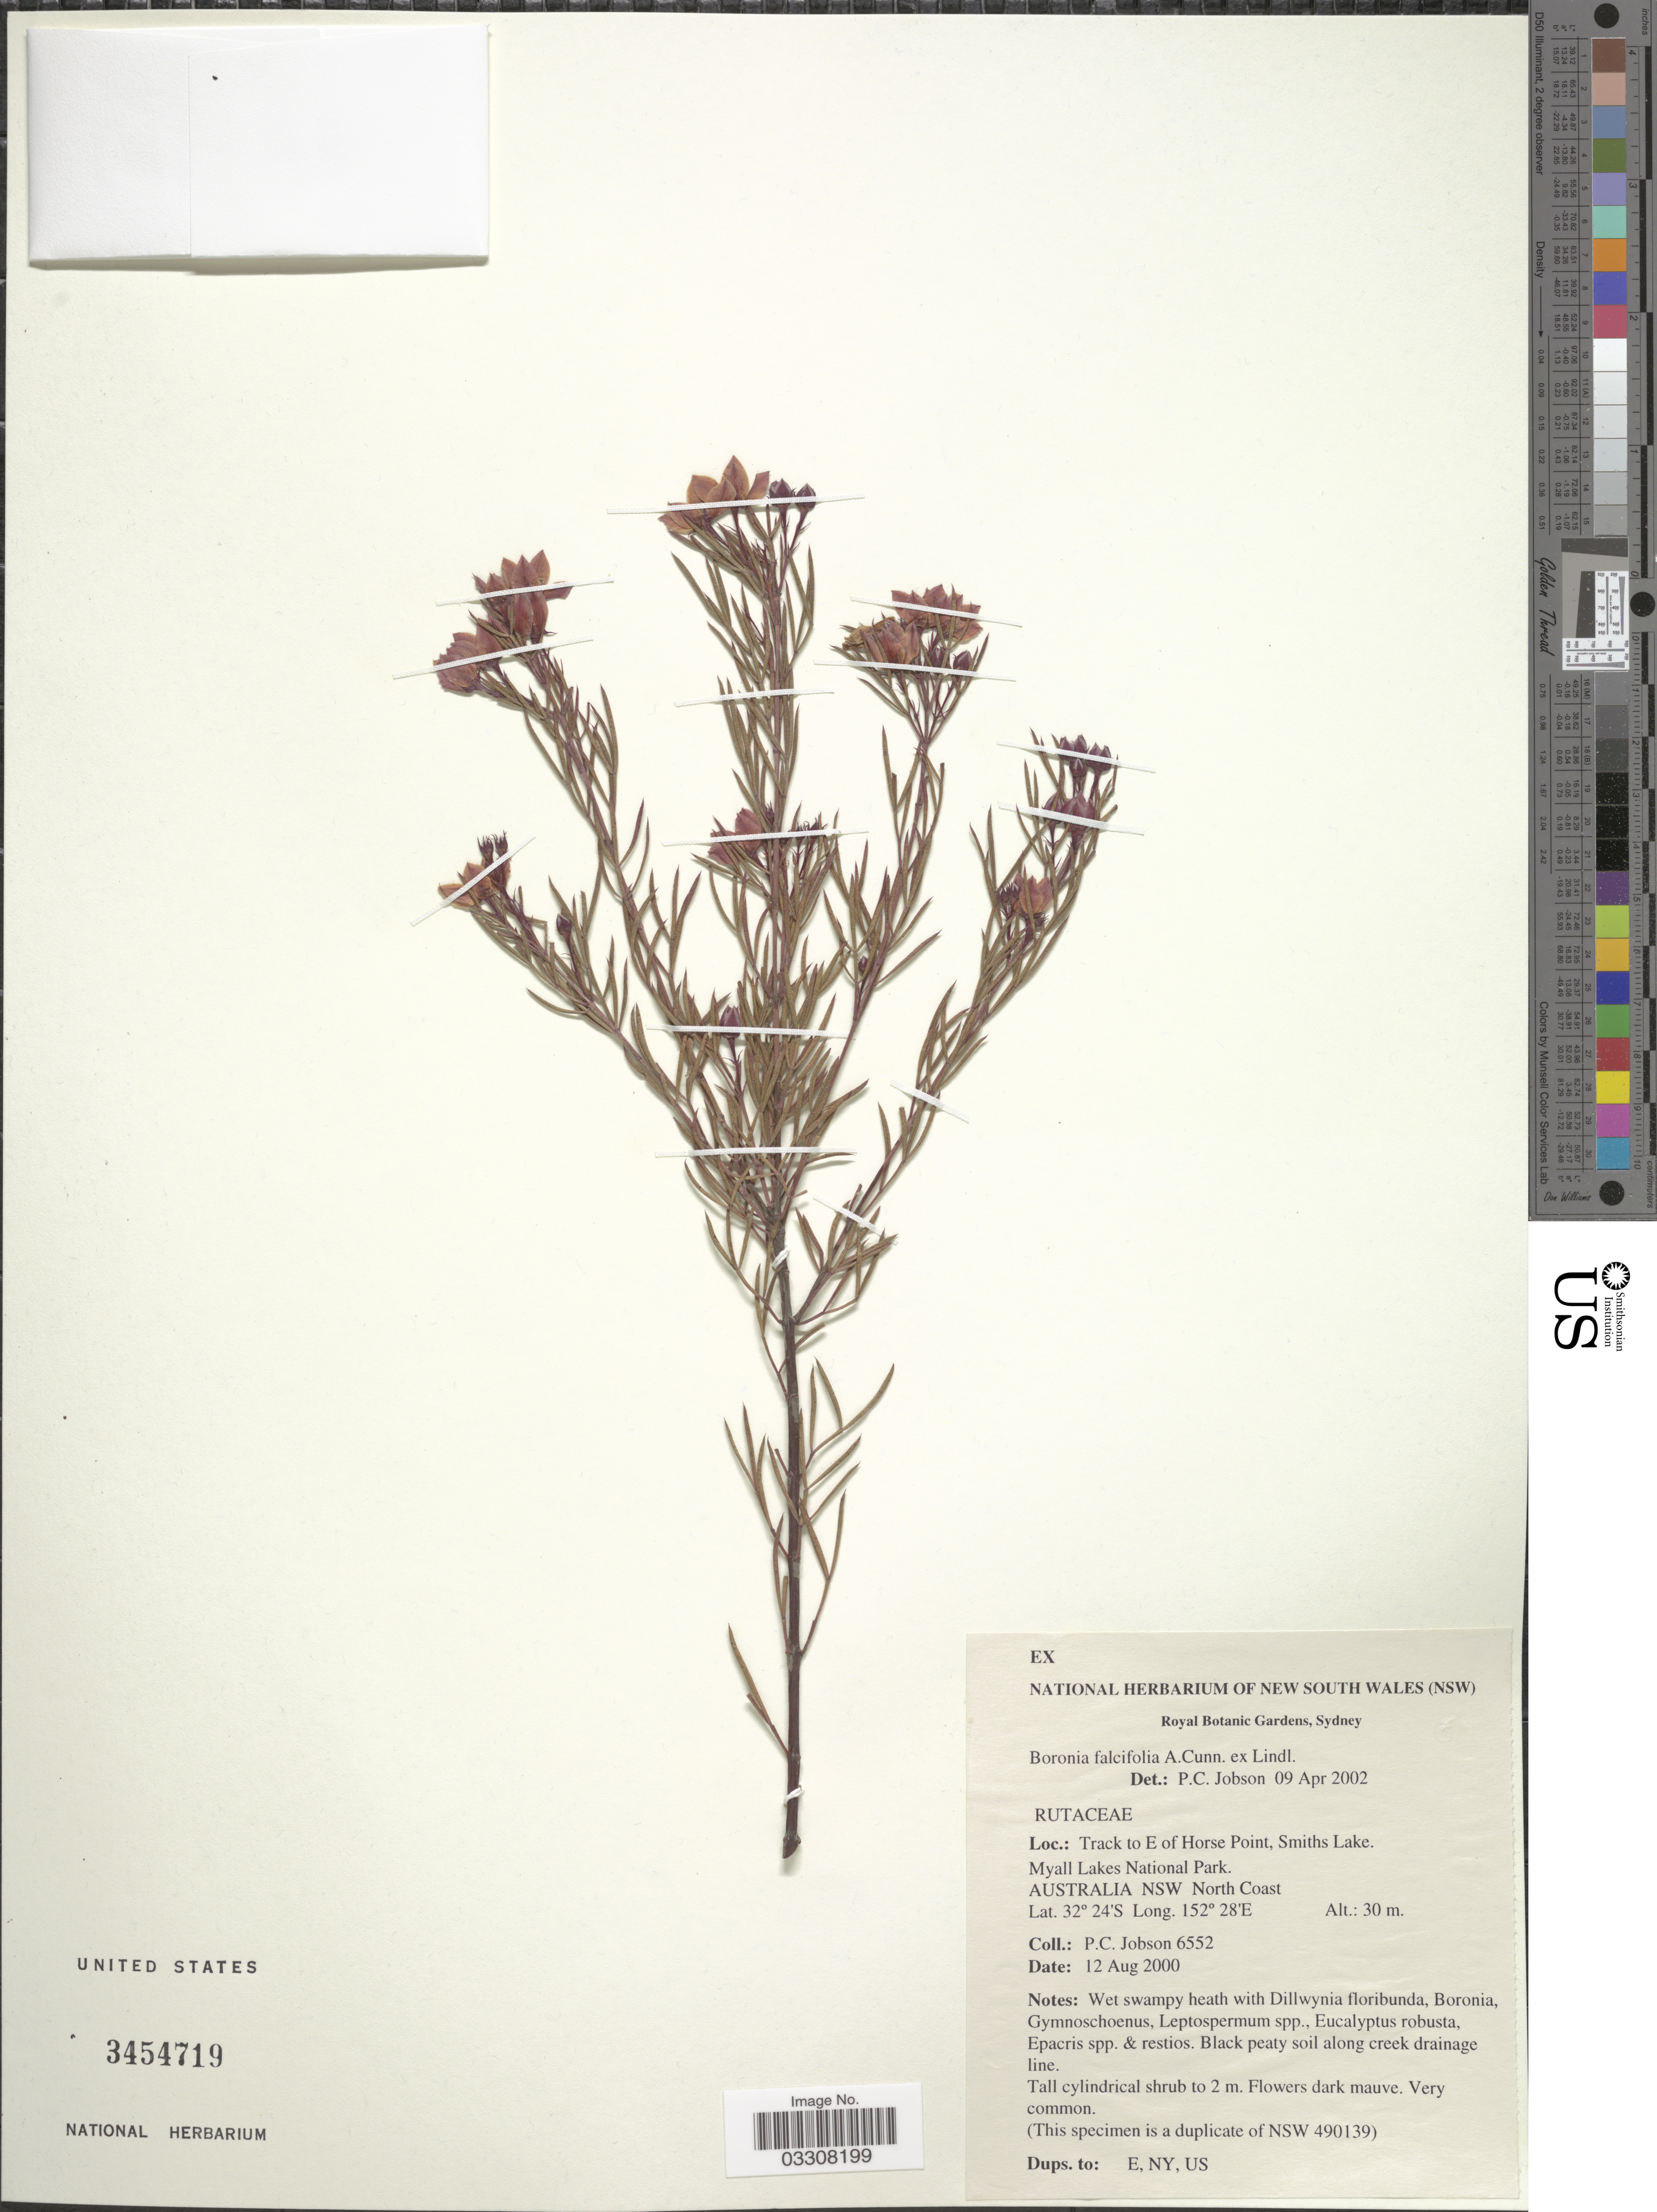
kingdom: Plantae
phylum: Tracheophyta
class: Magnoliopsida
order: Sapindales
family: Rutaceae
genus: Boronia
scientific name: Boronia falcifolia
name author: A. Cunn.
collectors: P. Jobson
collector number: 6552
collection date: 2000-08-12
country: Australia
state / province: New South Wales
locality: Track to E of Horse Point, Smiths Lake. Myall Lakes National Park. NSW North Coast.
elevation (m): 30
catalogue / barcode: US 3454719